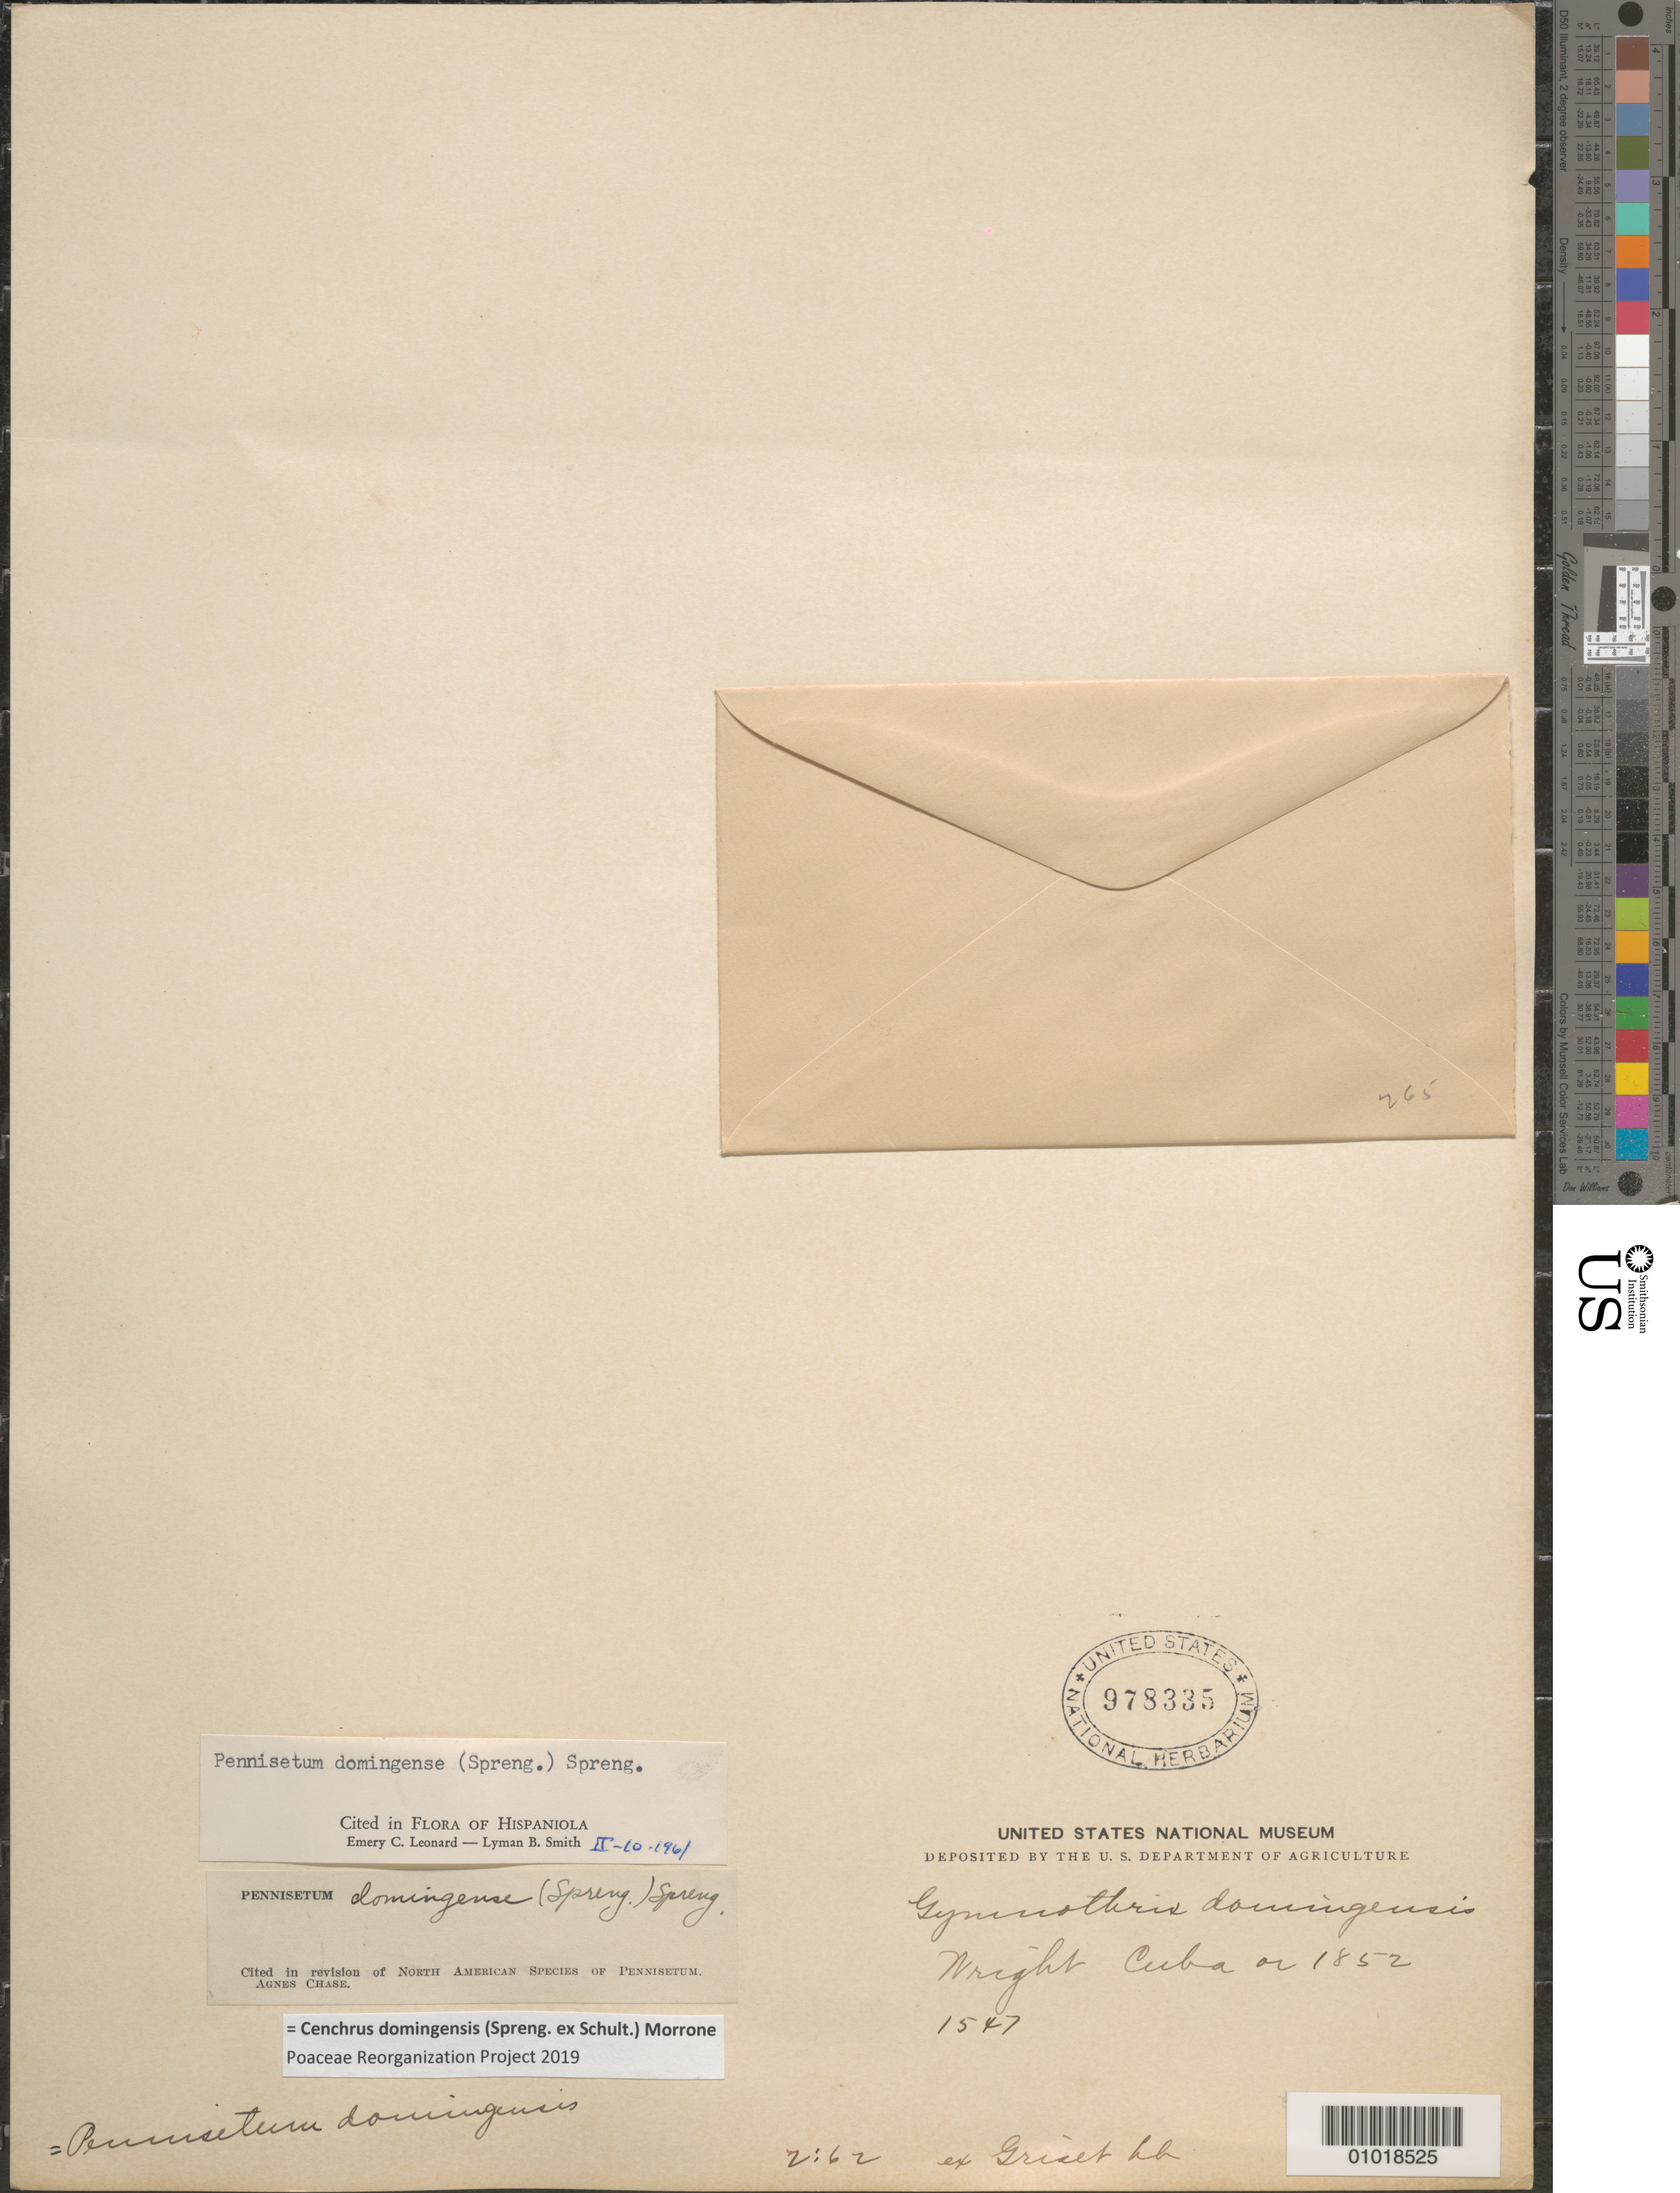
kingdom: Plantae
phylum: Tracheophyta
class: Liliopsida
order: Poales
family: Poaceae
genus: Cenchrus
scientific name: Cenchrus domingensis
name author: (Spreng. ex Schult.) Morrone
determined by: Poaceae Reorganization Project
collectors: C. Wright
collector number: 1547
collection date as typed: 1852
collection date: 1852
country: Cuba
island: Cuba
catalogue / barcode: US 978335